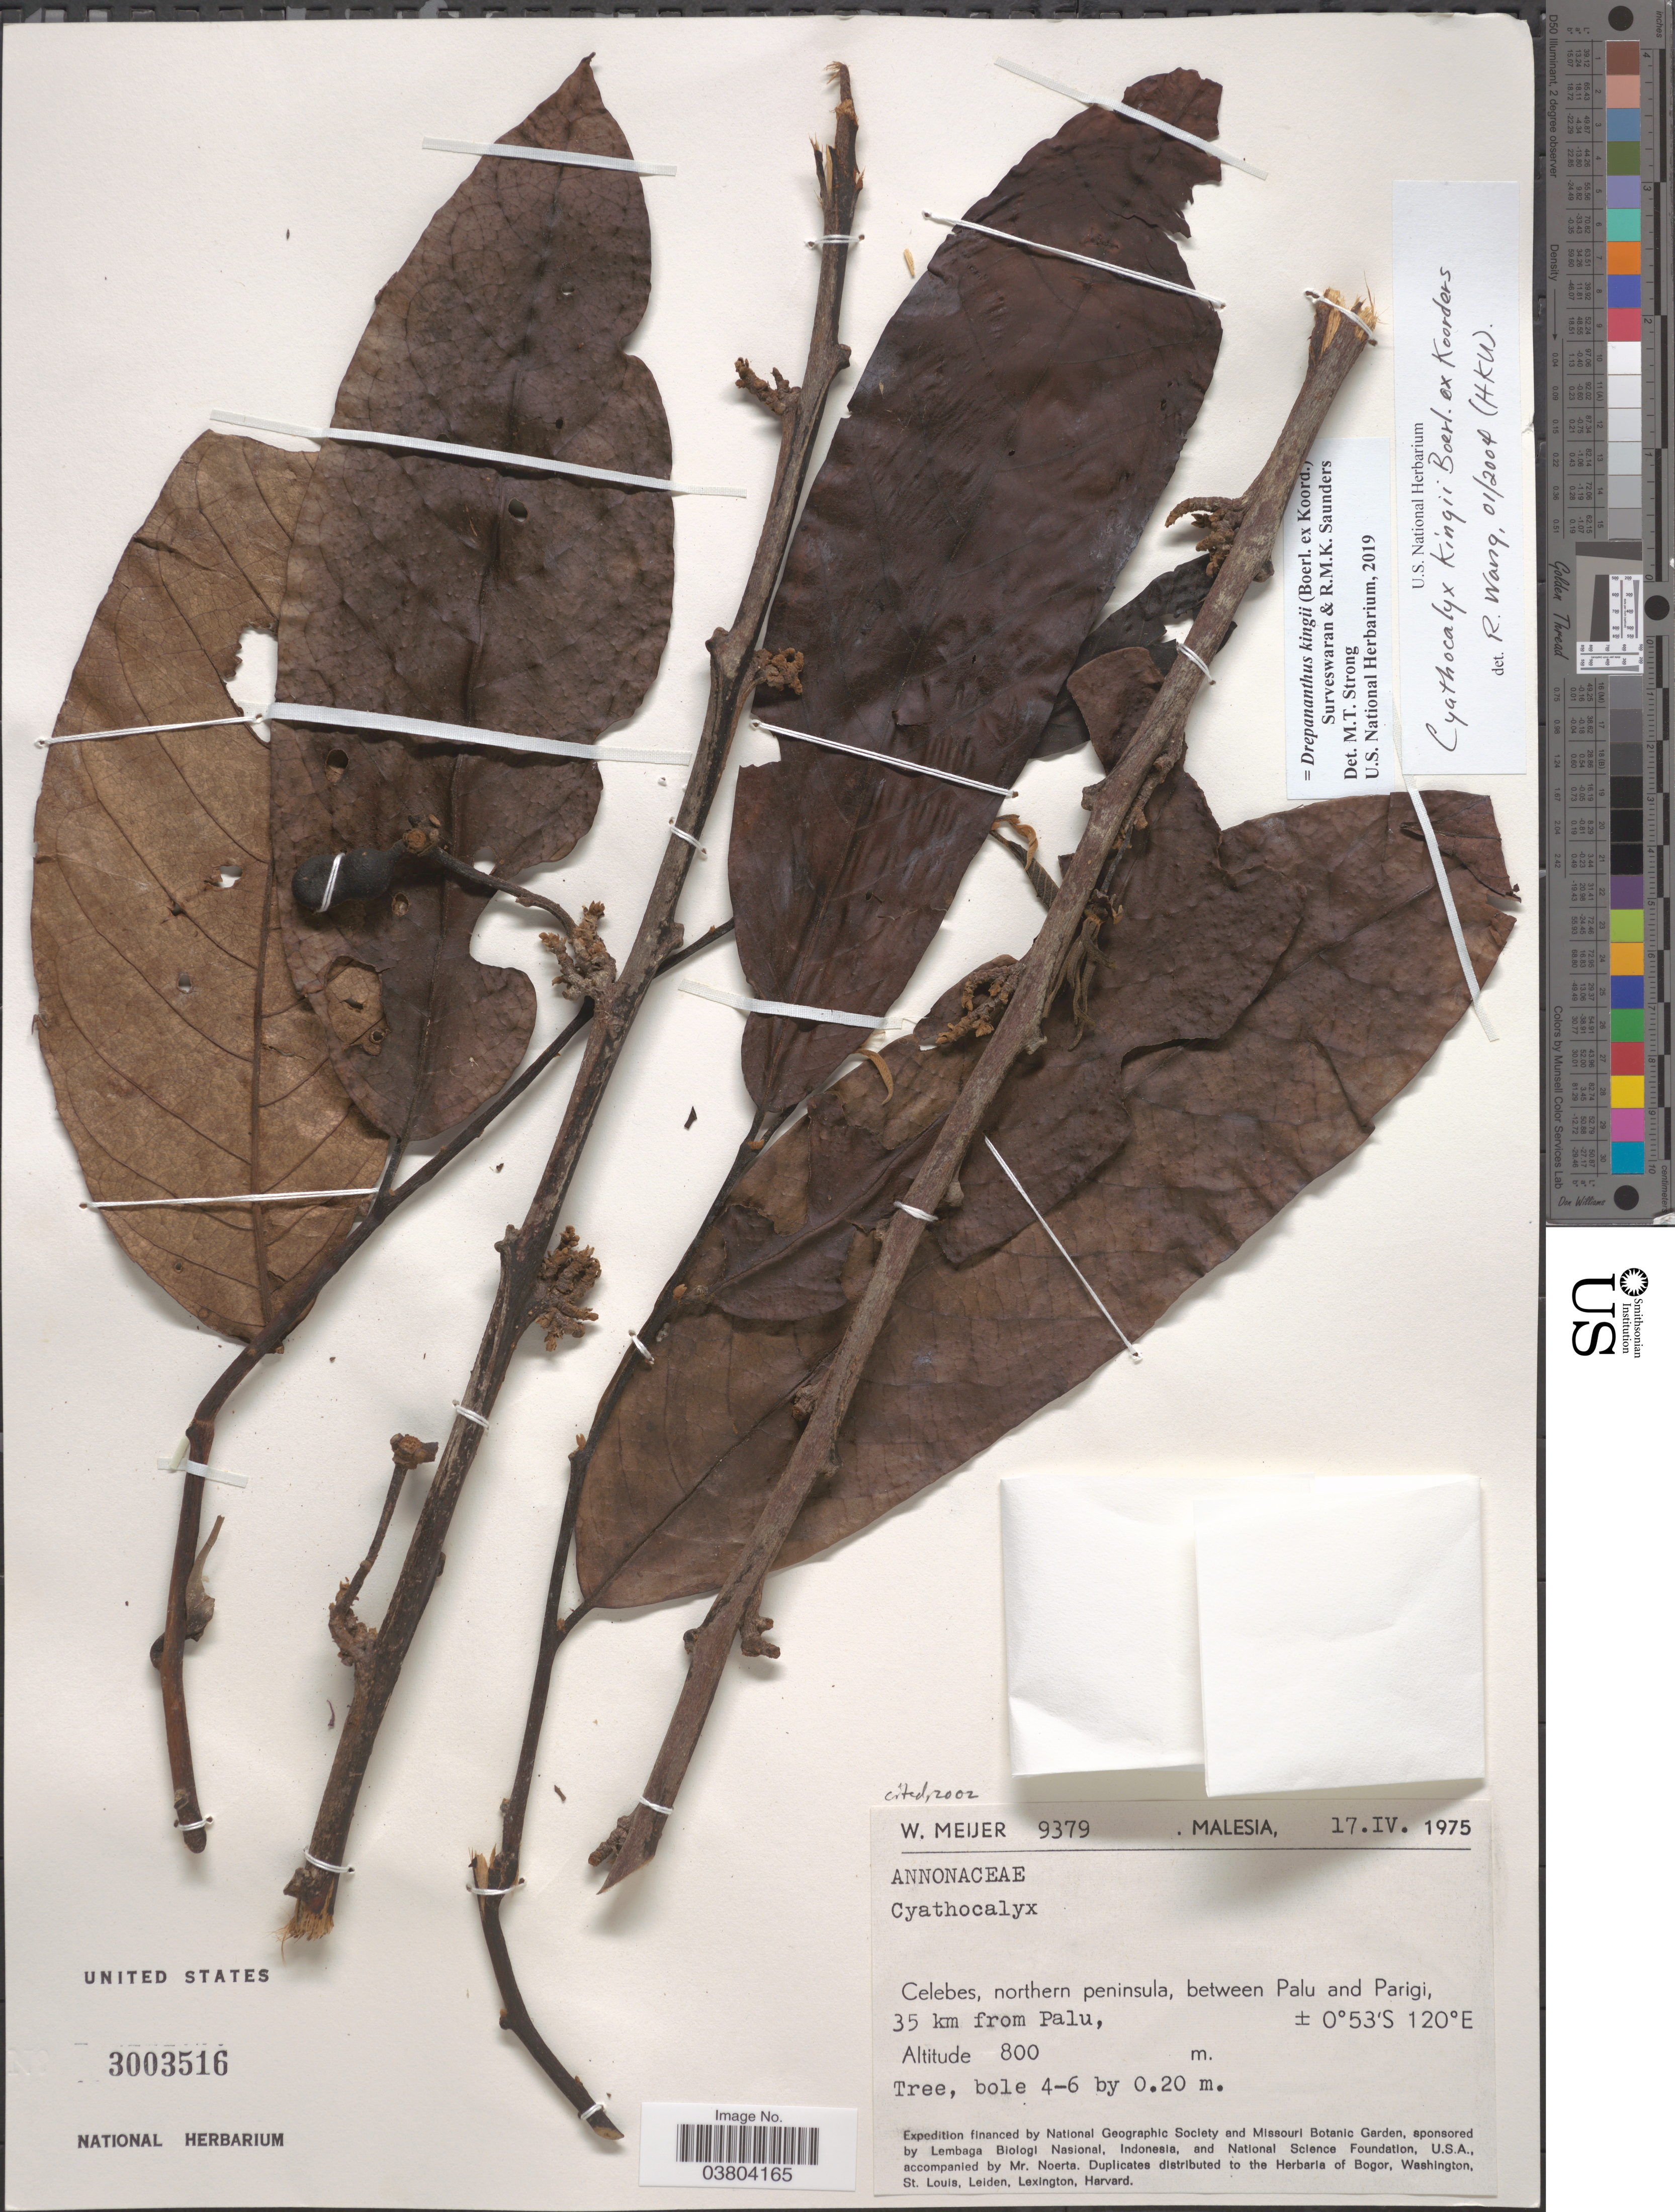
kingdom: Plantae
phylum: Tracheophyta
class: Magnoliopsida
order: Magnoliales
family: Annonaceae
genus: Drepananthus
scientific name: Drepananthus kingii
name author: (Boerl. ex Koord.) Surveswaran & R.M.K. Saunders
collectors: W. Meijer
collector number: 9379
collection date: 1975-04-17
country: Malaysia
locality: Celebes, northern peninsula, between Palu and Parigi, 35 km from Palu.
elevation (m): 800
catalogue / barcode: US 3003516